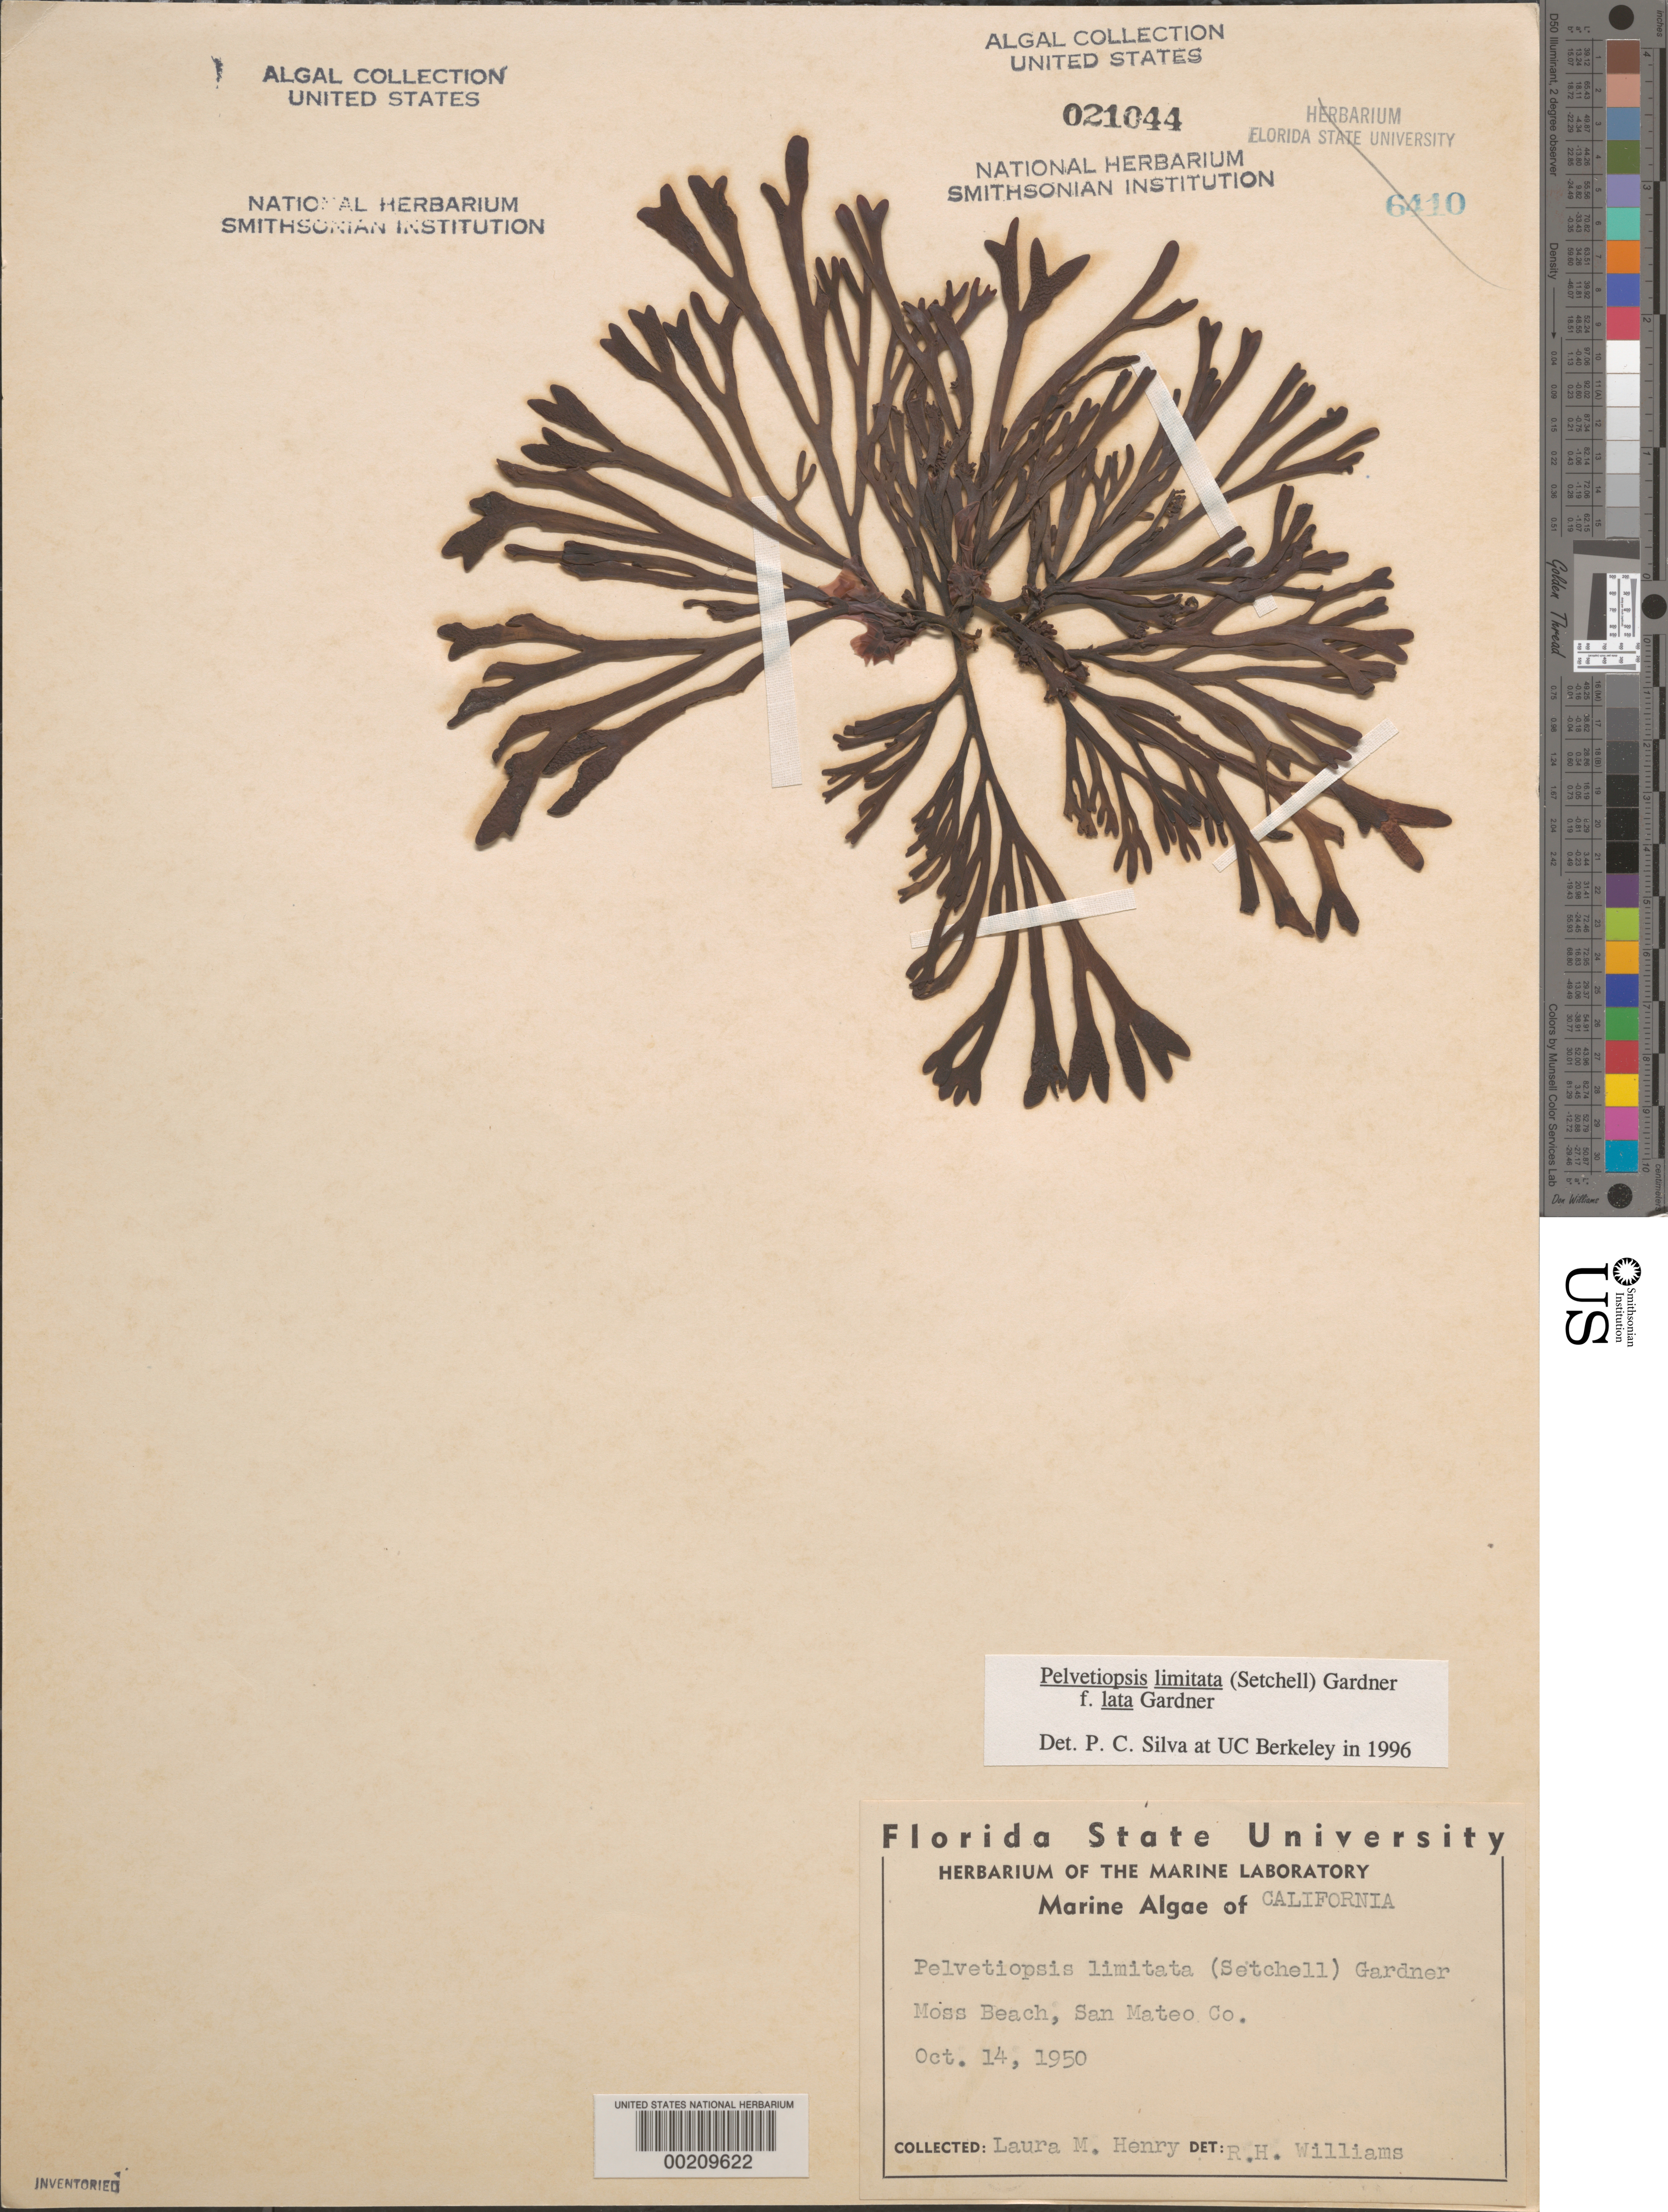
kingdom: Chromista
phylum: Ochrophyta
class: Phaeophyceae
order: Fucales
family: Fucaceae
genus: Pelvetiopsis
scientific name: Pelvetiopsis limitata f. lata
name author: N.L. Gardner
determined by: Silva, P. C.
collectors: L. Henry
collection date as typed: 14 Oct 1950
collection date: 1950-10-14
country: United States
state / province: California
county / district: San Mateo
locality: Moss Beach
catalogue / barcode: US 21044